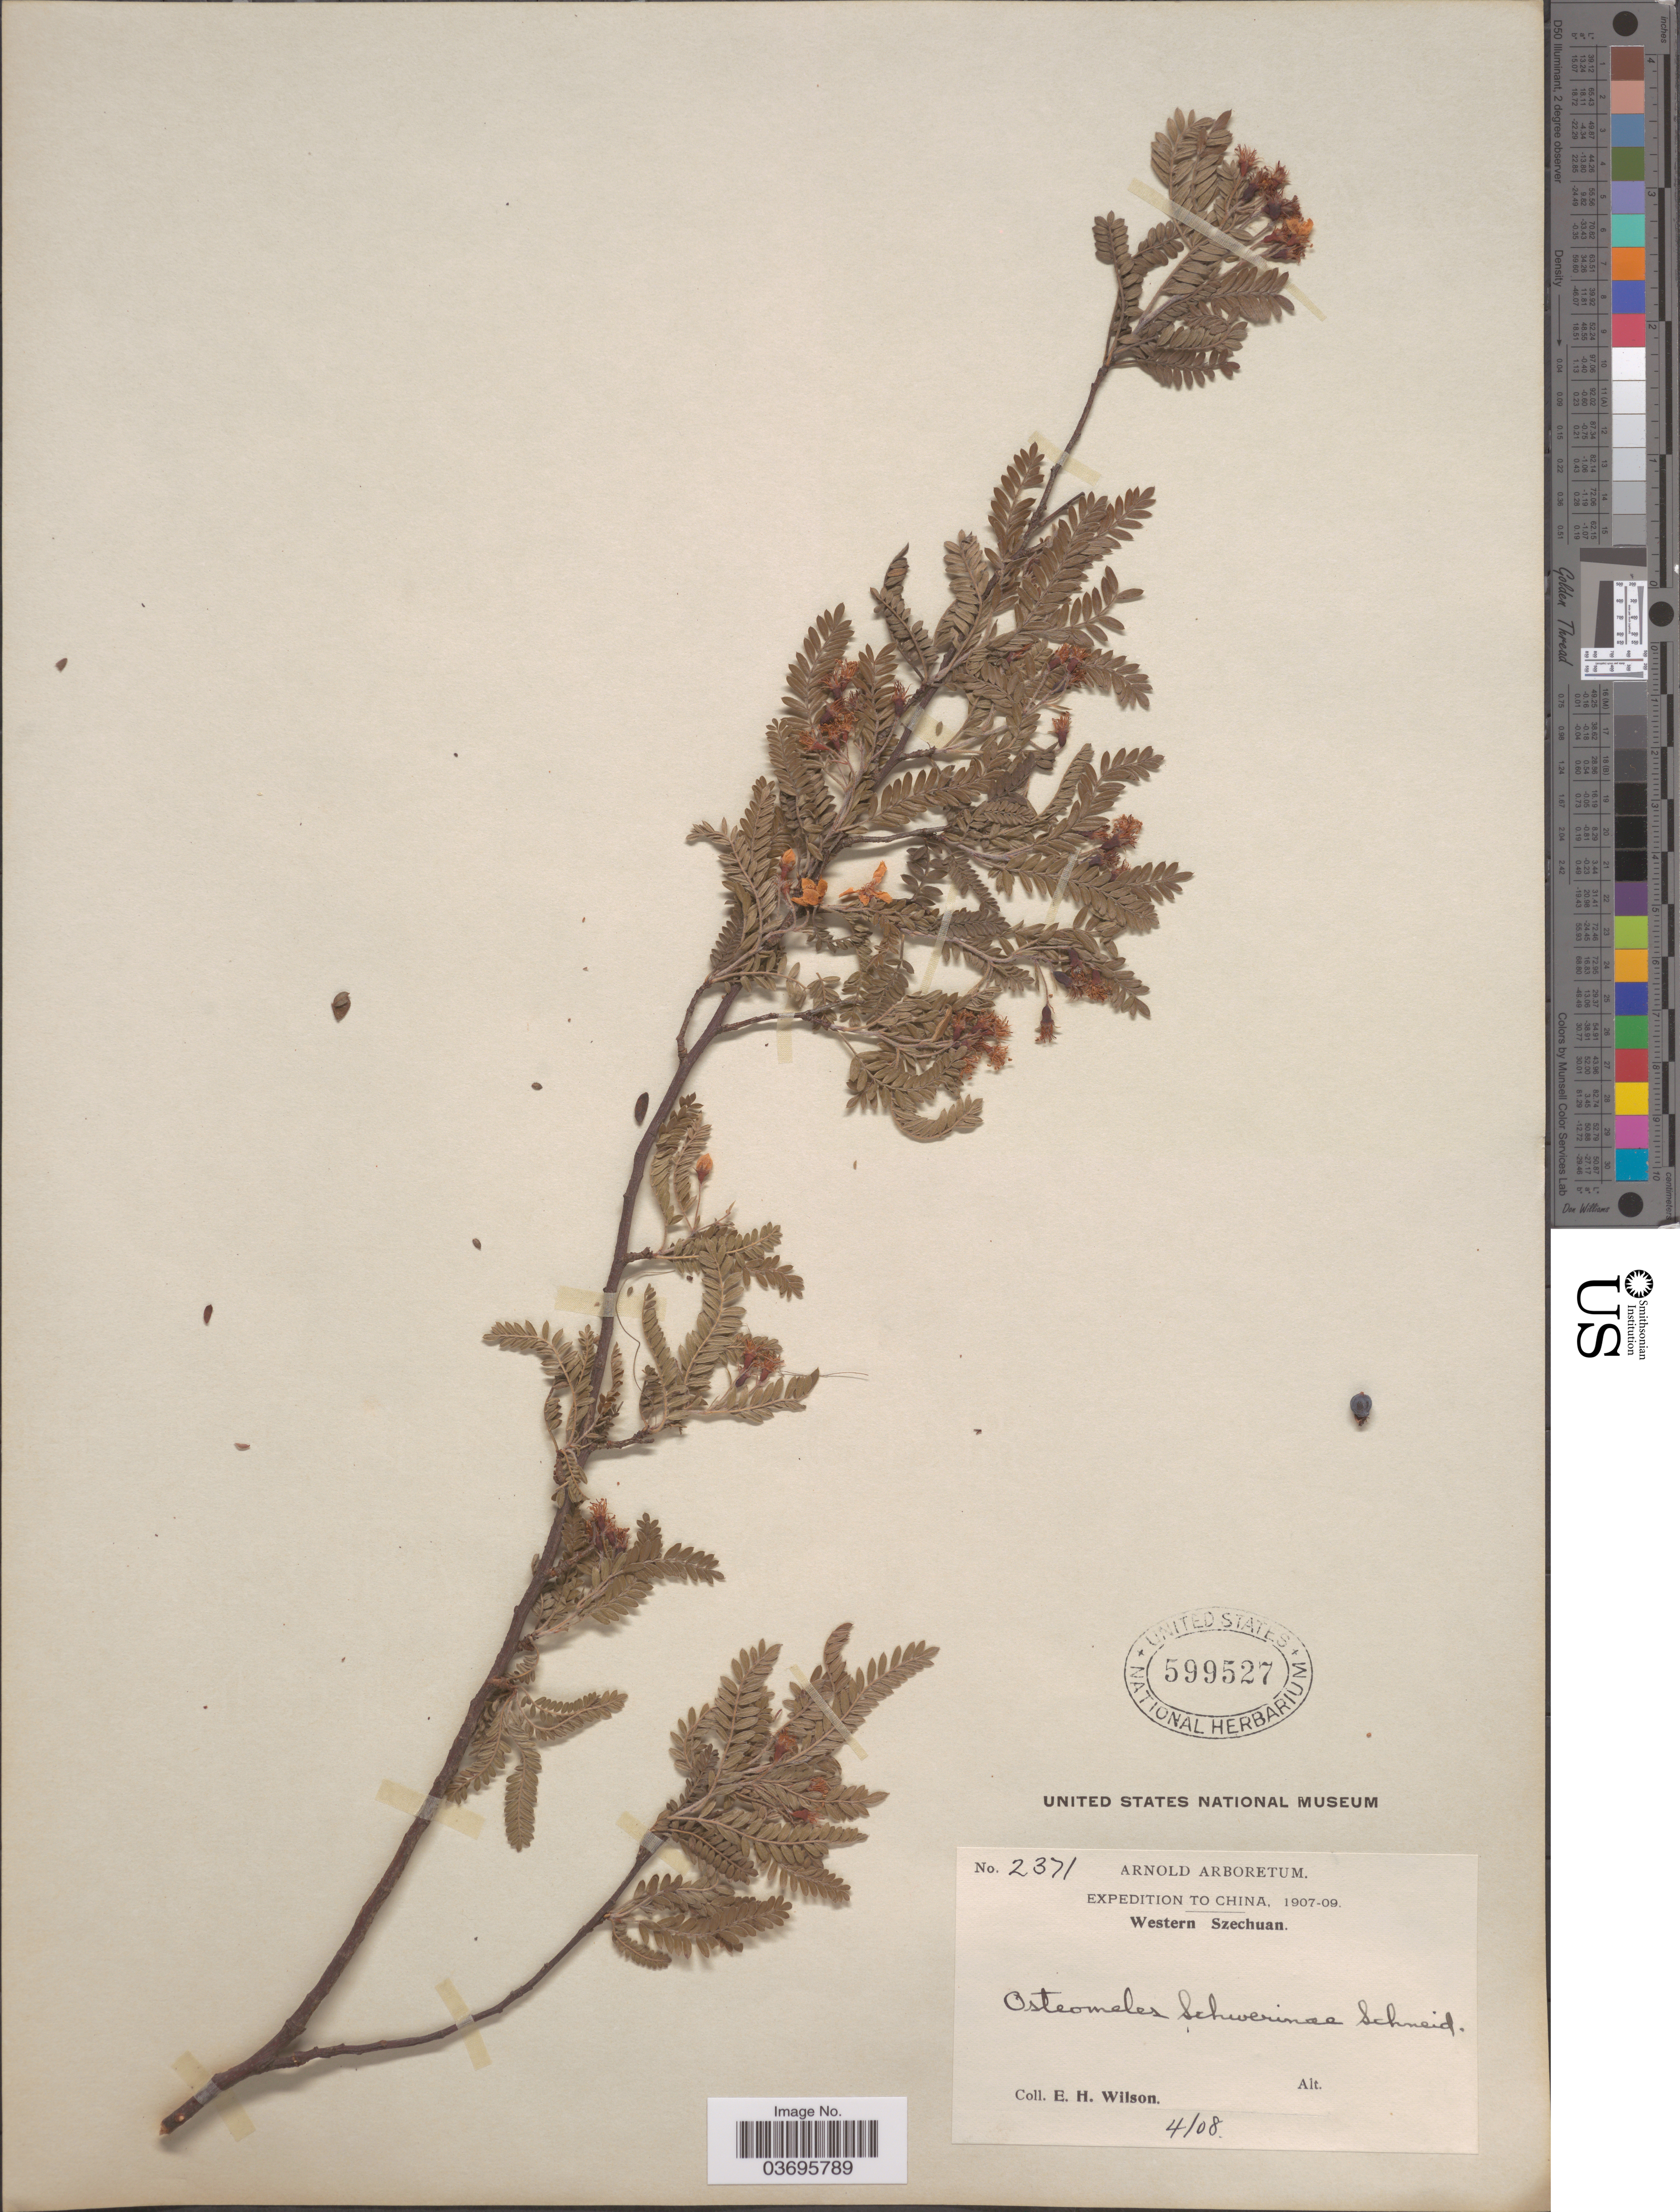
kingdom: Plantae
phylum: Tracheophyta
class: Magnoliopsida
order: Rosales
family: Rosaceae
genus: Osteomeles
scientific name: Osteomeles schwerinae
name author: C.K. Schneid.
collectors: E. Wilson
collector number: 2371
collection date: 1908-04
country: China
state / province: Sichuan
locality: Western Szechuan.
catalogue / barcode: US 599527